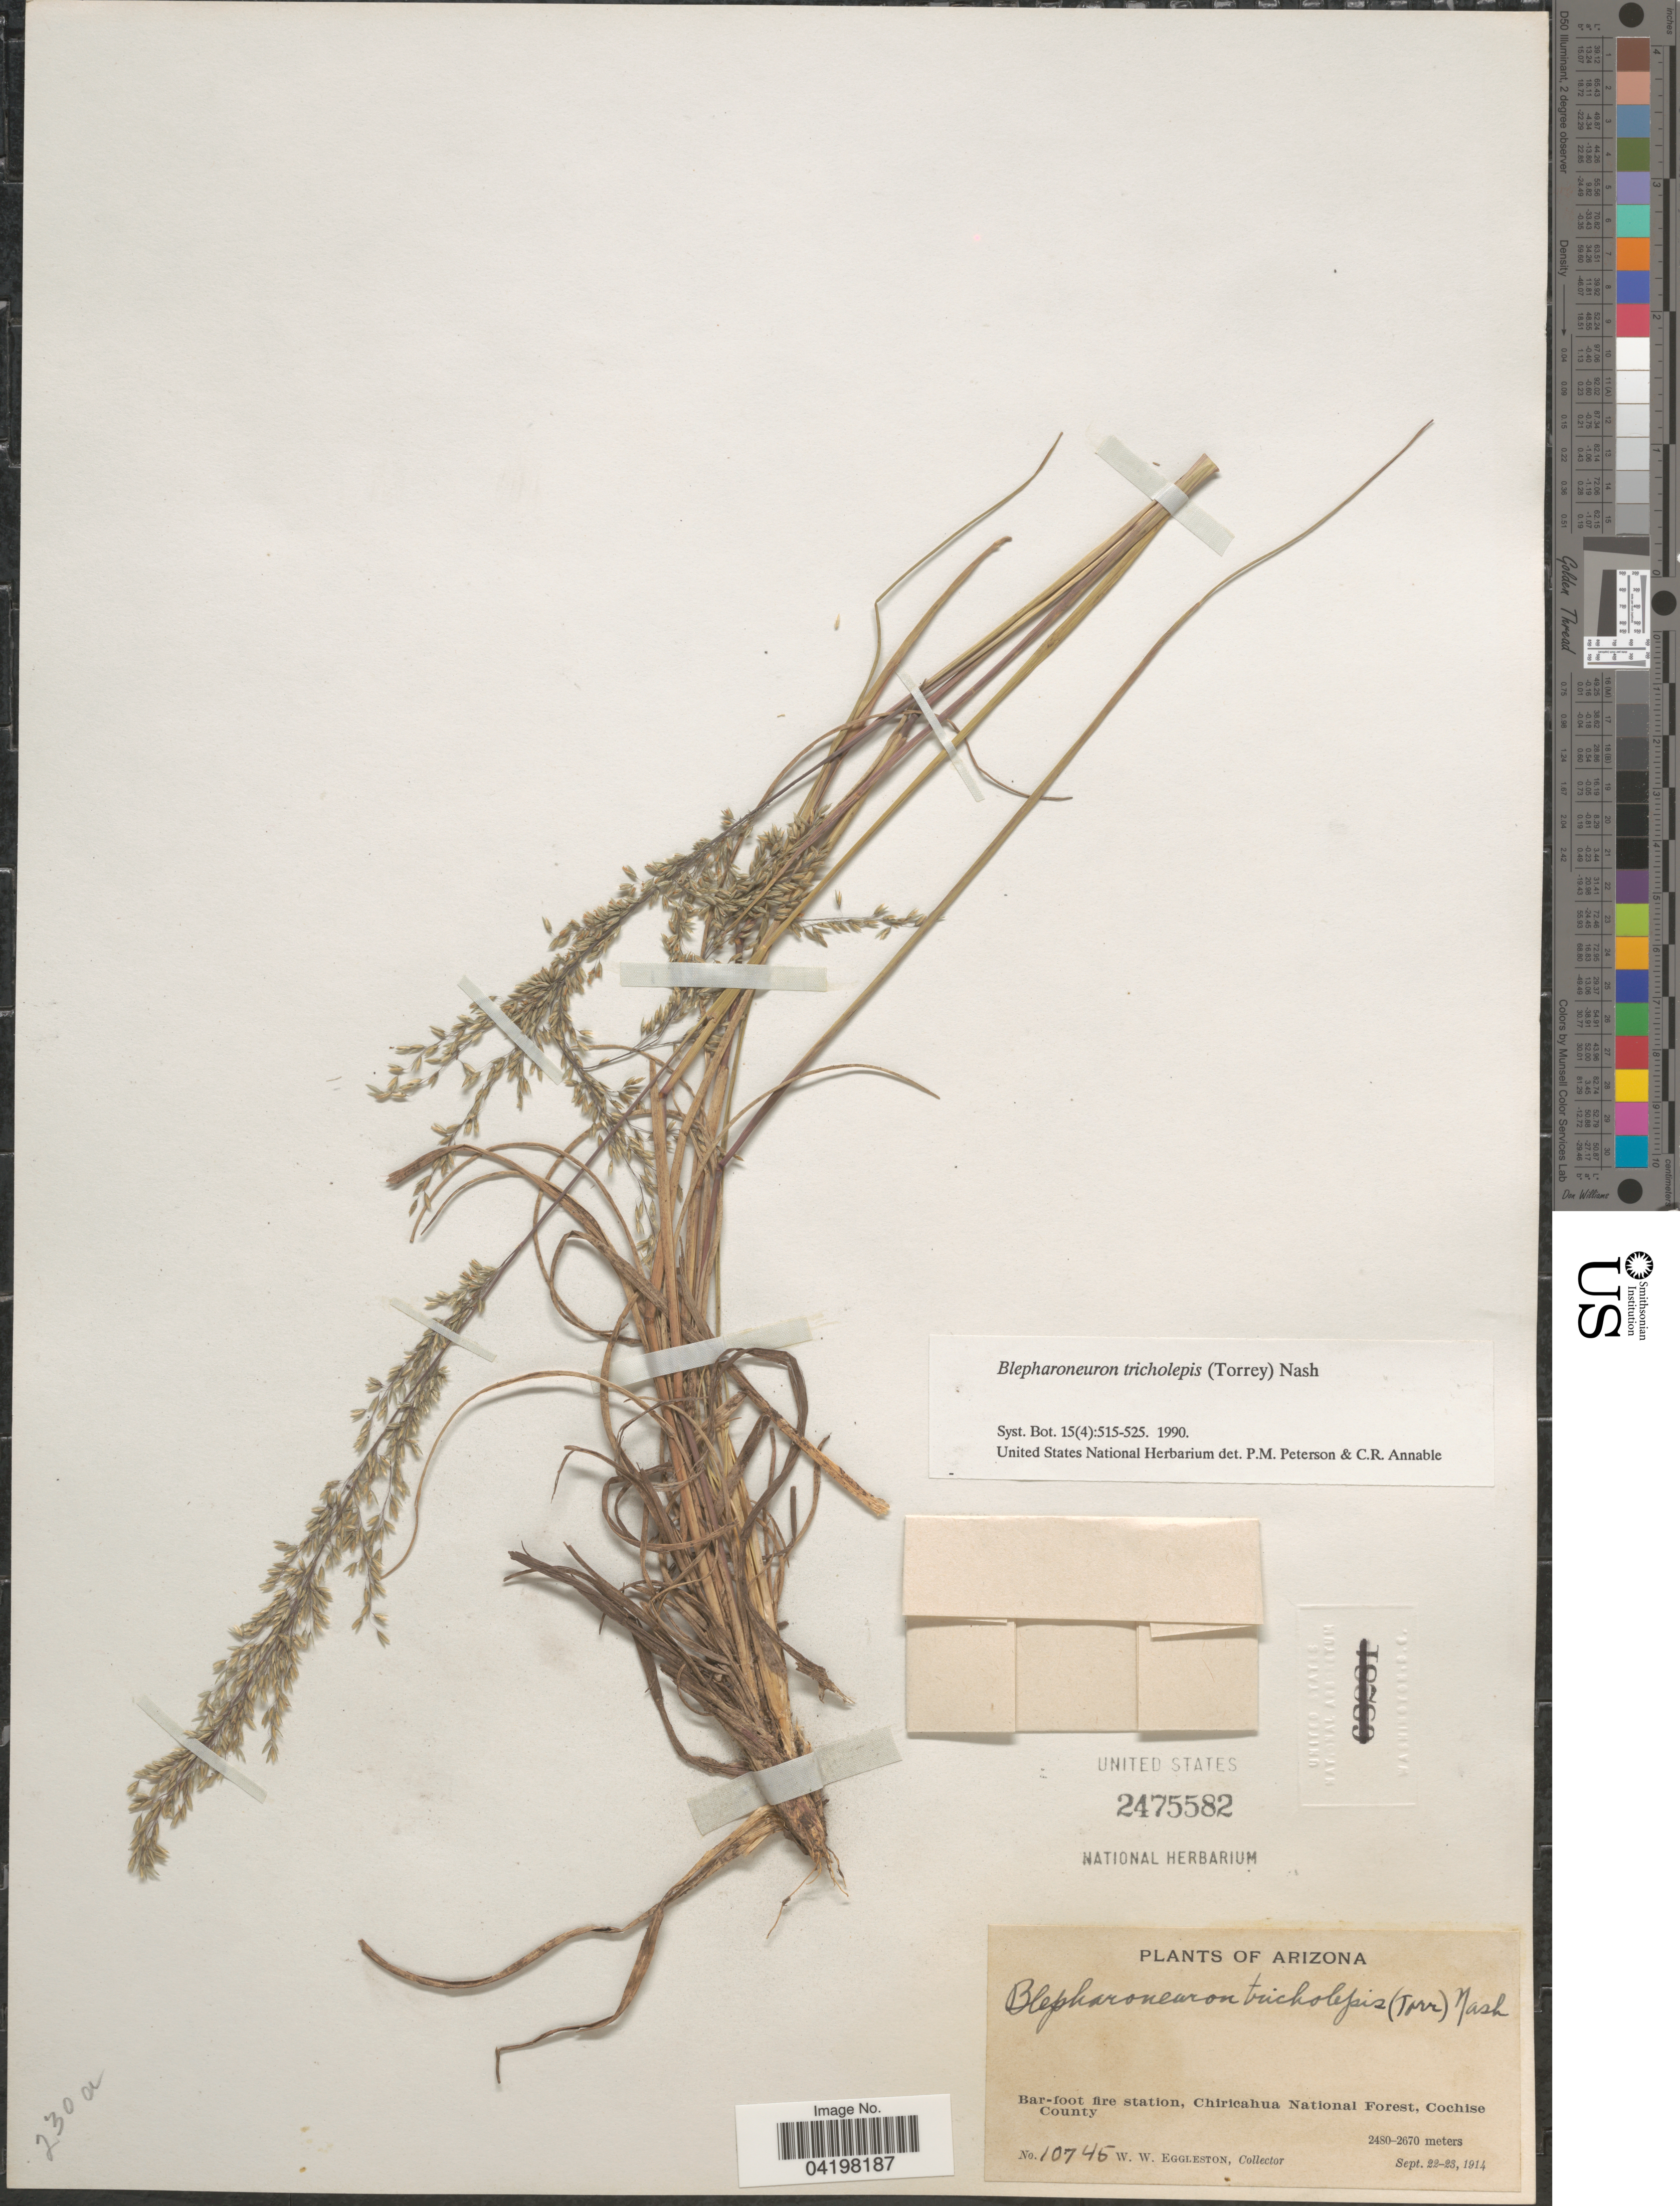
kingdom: Plantae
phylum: Tracheophyta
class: Liliopsida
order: Poales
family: Poaceae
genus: Muhlenbergia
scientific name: Muhlenbergia tricholepis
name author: (Torr.) Columbus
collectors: W. W. Eggleston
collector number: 10745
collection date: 1914-09-22/1914-09-23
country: United States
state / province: Arizona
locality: Bar-foot fire station, Chiricahua National Forest, Cochise County.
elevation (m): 2480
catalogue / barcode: US 2475582